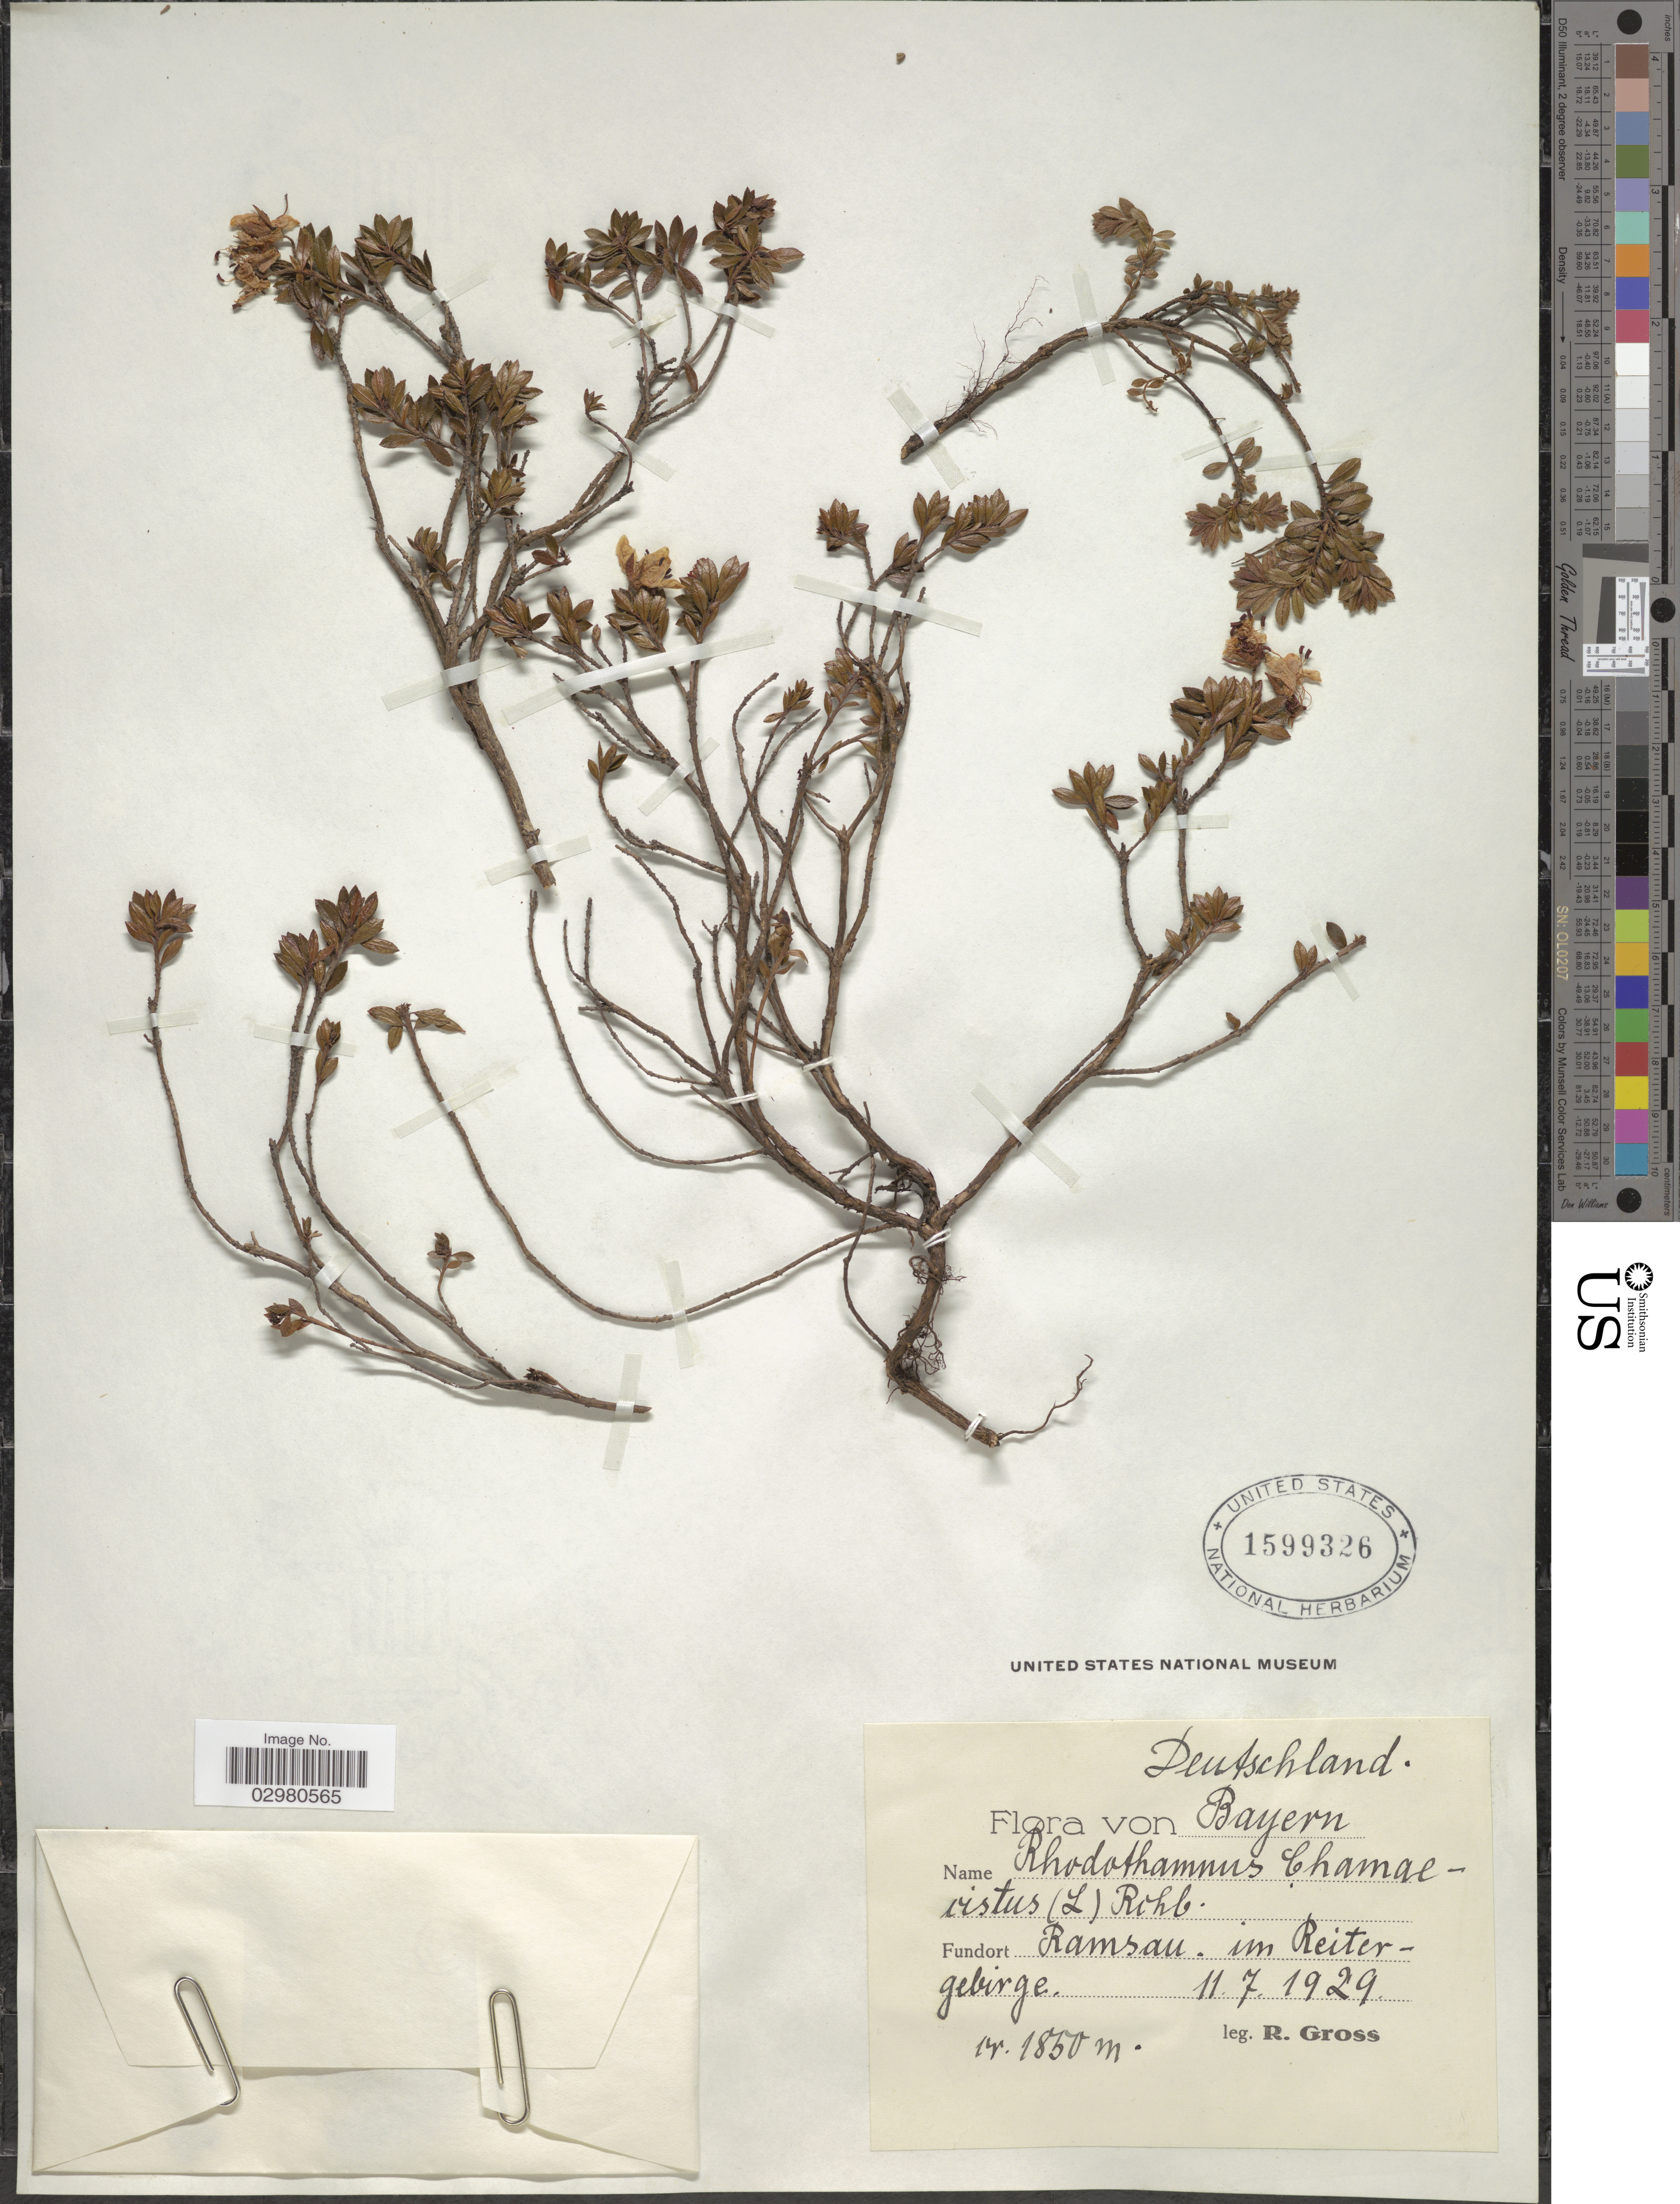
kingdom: Plantae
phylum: Tracheophyta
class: Magnoliopsida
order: Ericales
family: Ericaceae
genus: Rhodothamnus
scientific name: Rhodothamnus chamaecistus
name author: (L.) Rchb.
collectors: R. Gross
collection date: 1929-07-11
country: Germany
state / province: Bayern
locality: Ramsau. Im Reitergebirge.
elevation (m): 1850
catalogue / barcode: US 1599326